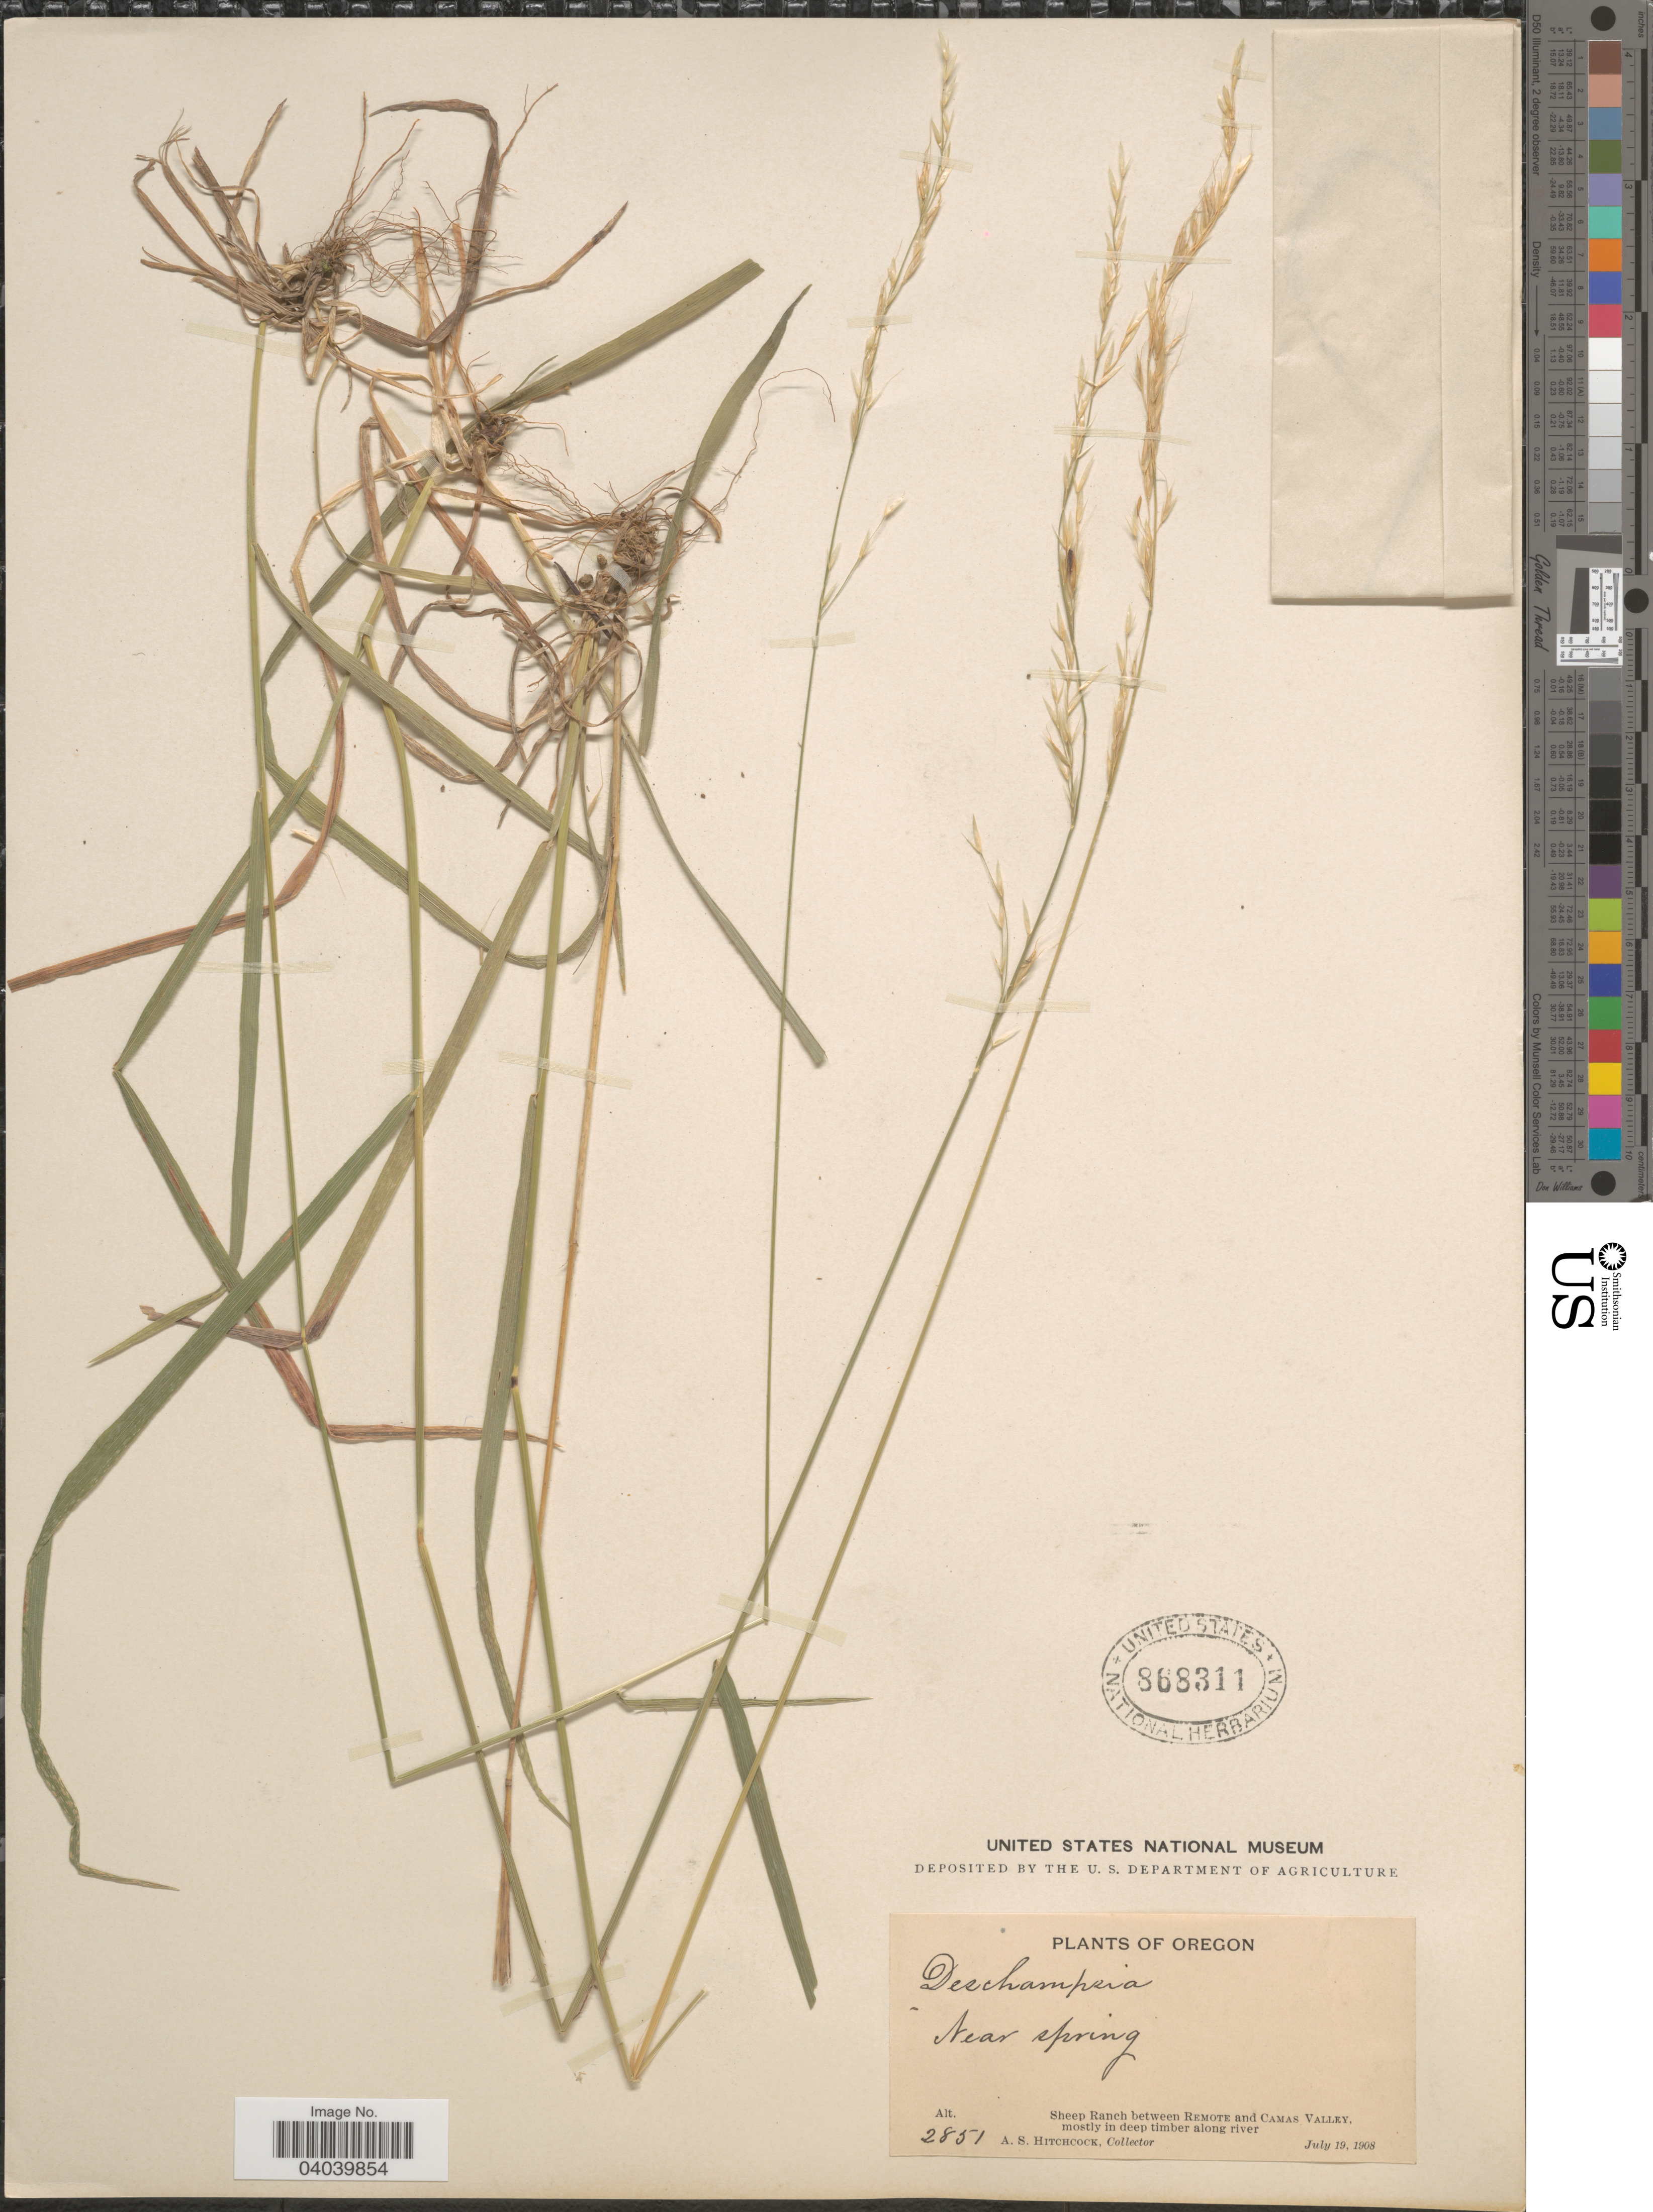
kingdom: Plantae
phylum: Tracheophyta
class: Liliopsida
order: Poales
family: Poaceae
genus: Deschampsia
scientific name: Deschampsia sp.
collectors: A. S. Hitchcock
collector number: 2851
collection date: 1908-07-19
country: United States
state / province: Oregon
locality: Sheep Ranch between Remote and Camas Valley, mostly in deep timber along river.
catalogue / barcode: US 868311